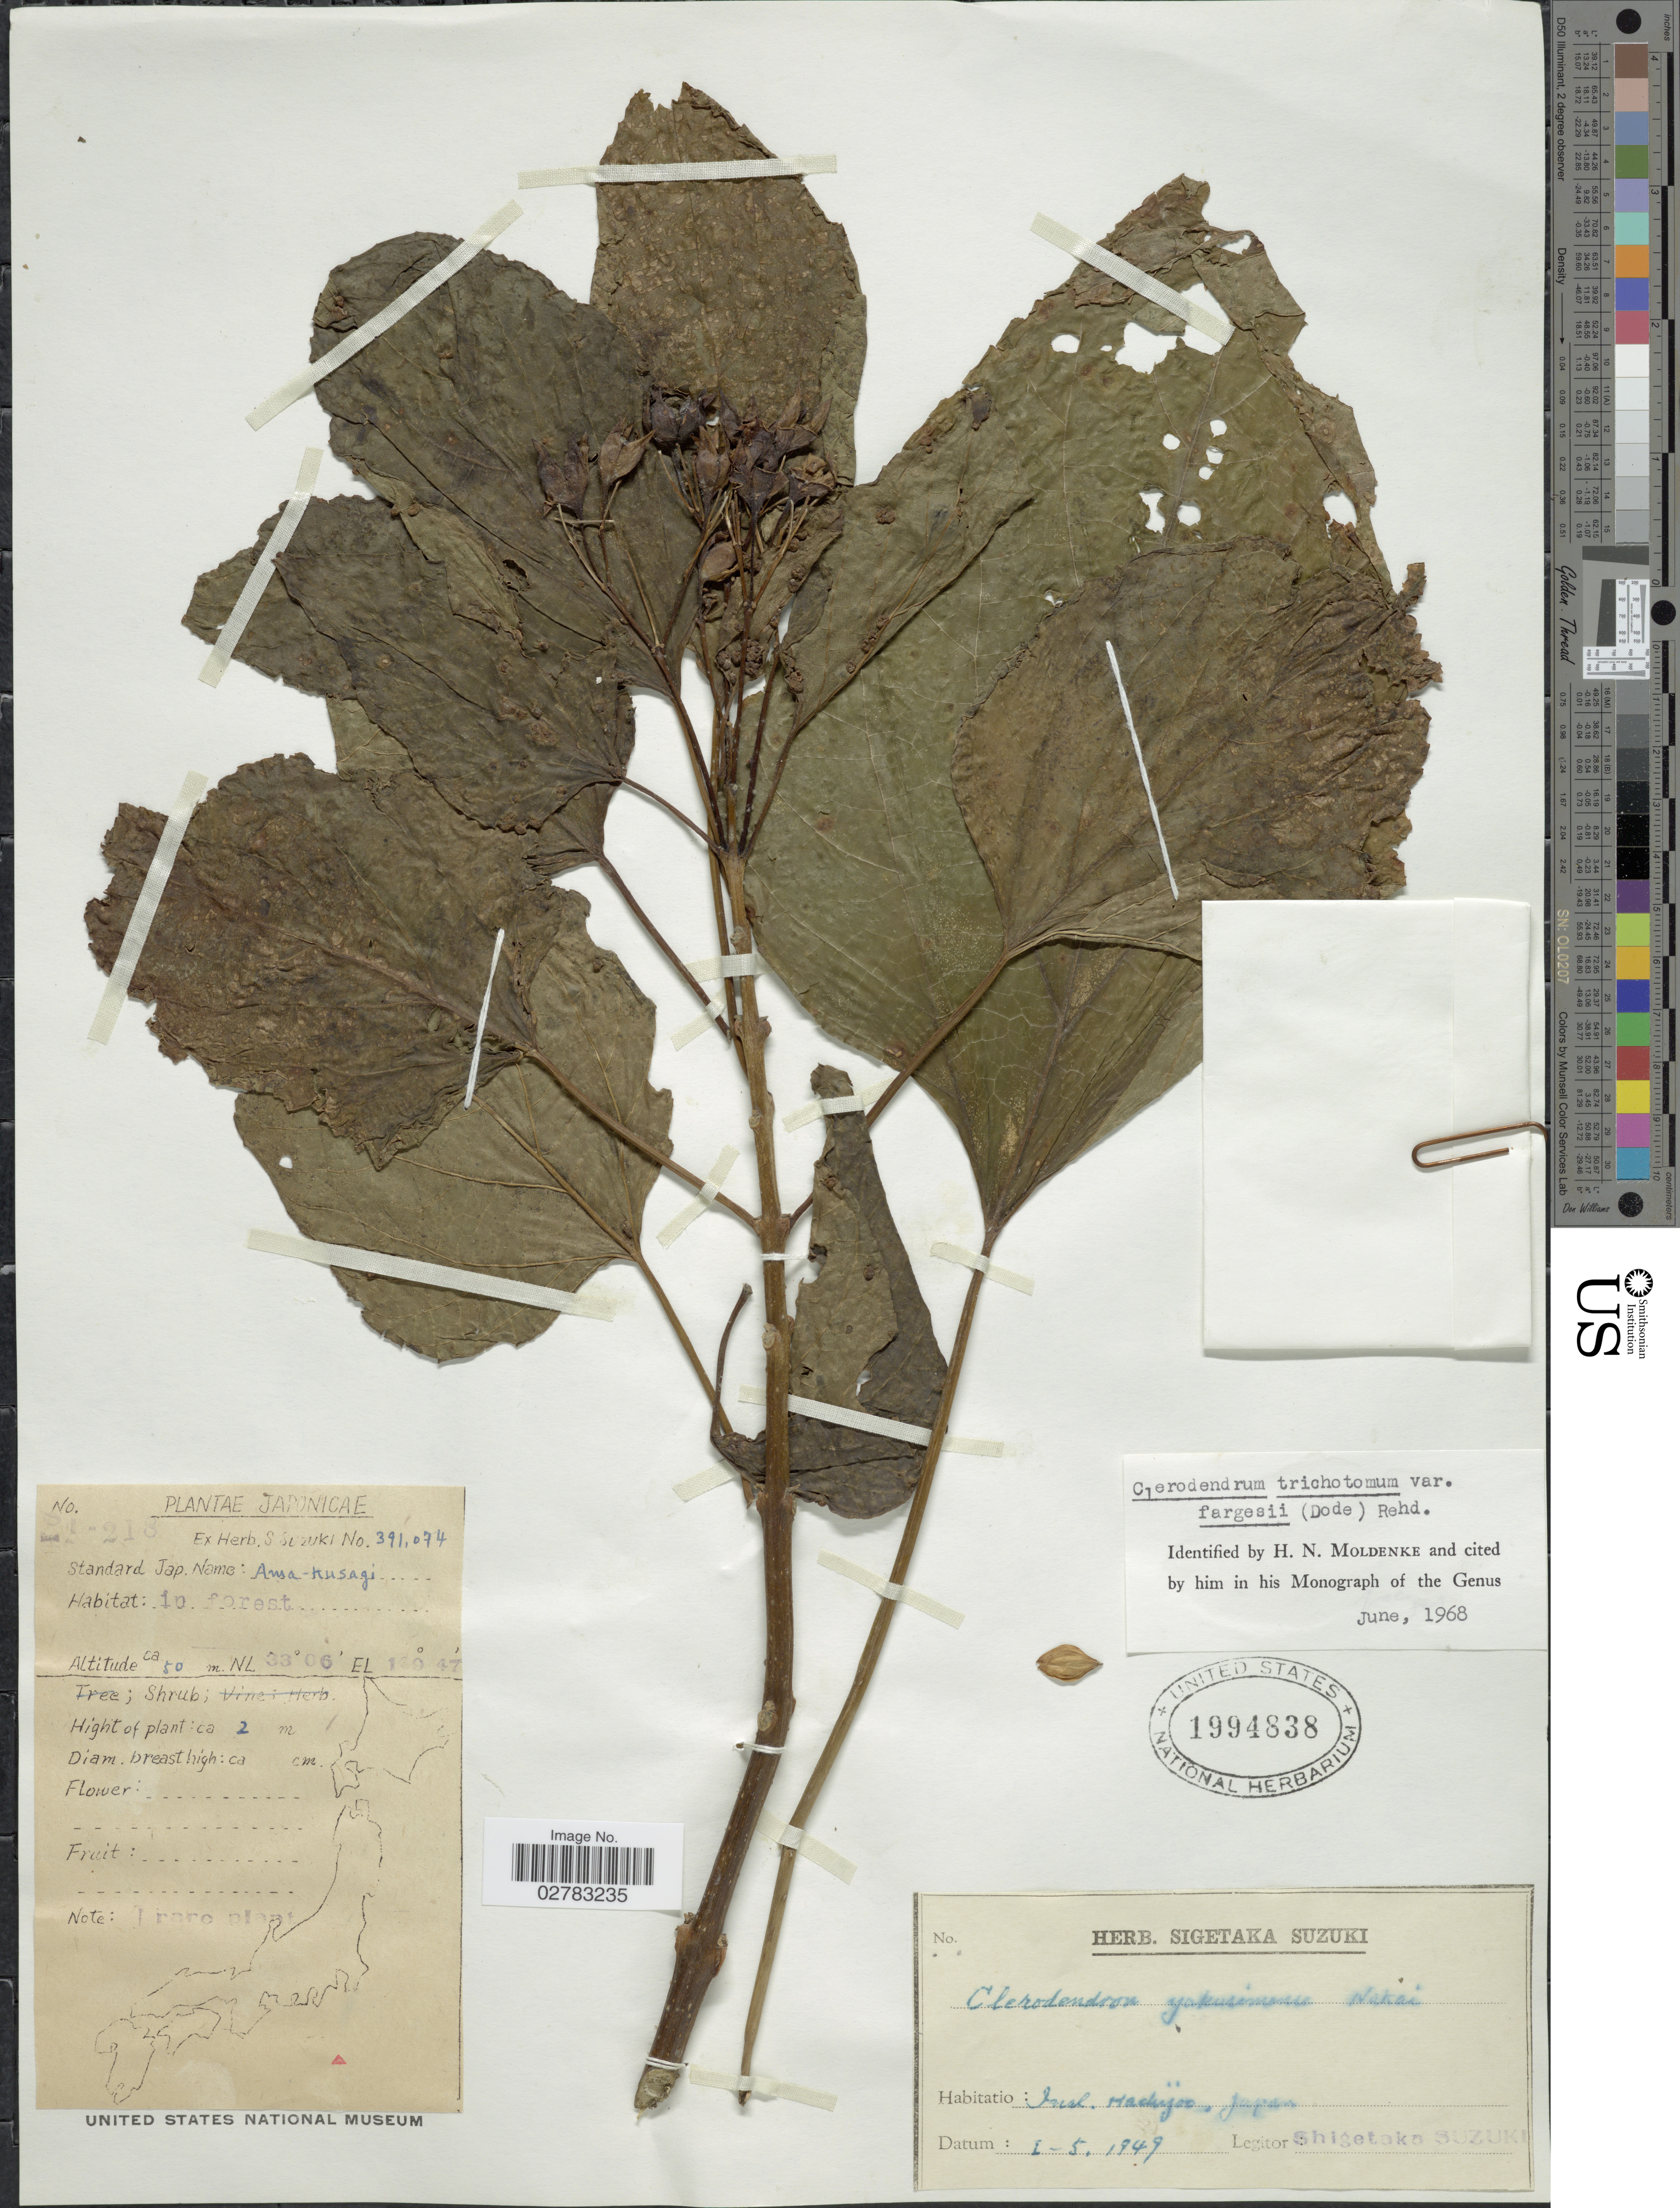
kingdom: Plantae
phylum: Tracheophyta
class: Magnoliopsida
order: Lamiales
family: Lamiaceae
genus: Clerodendrum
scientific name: Clerodendrum trichotomum var. fargesii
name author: (Dode) Rehder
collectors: S. Suzuki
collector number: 391074/ S-218?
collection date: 1949-05-01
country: Japan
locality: Insl. Machijoo.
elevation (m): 50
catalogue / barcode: US 1994838